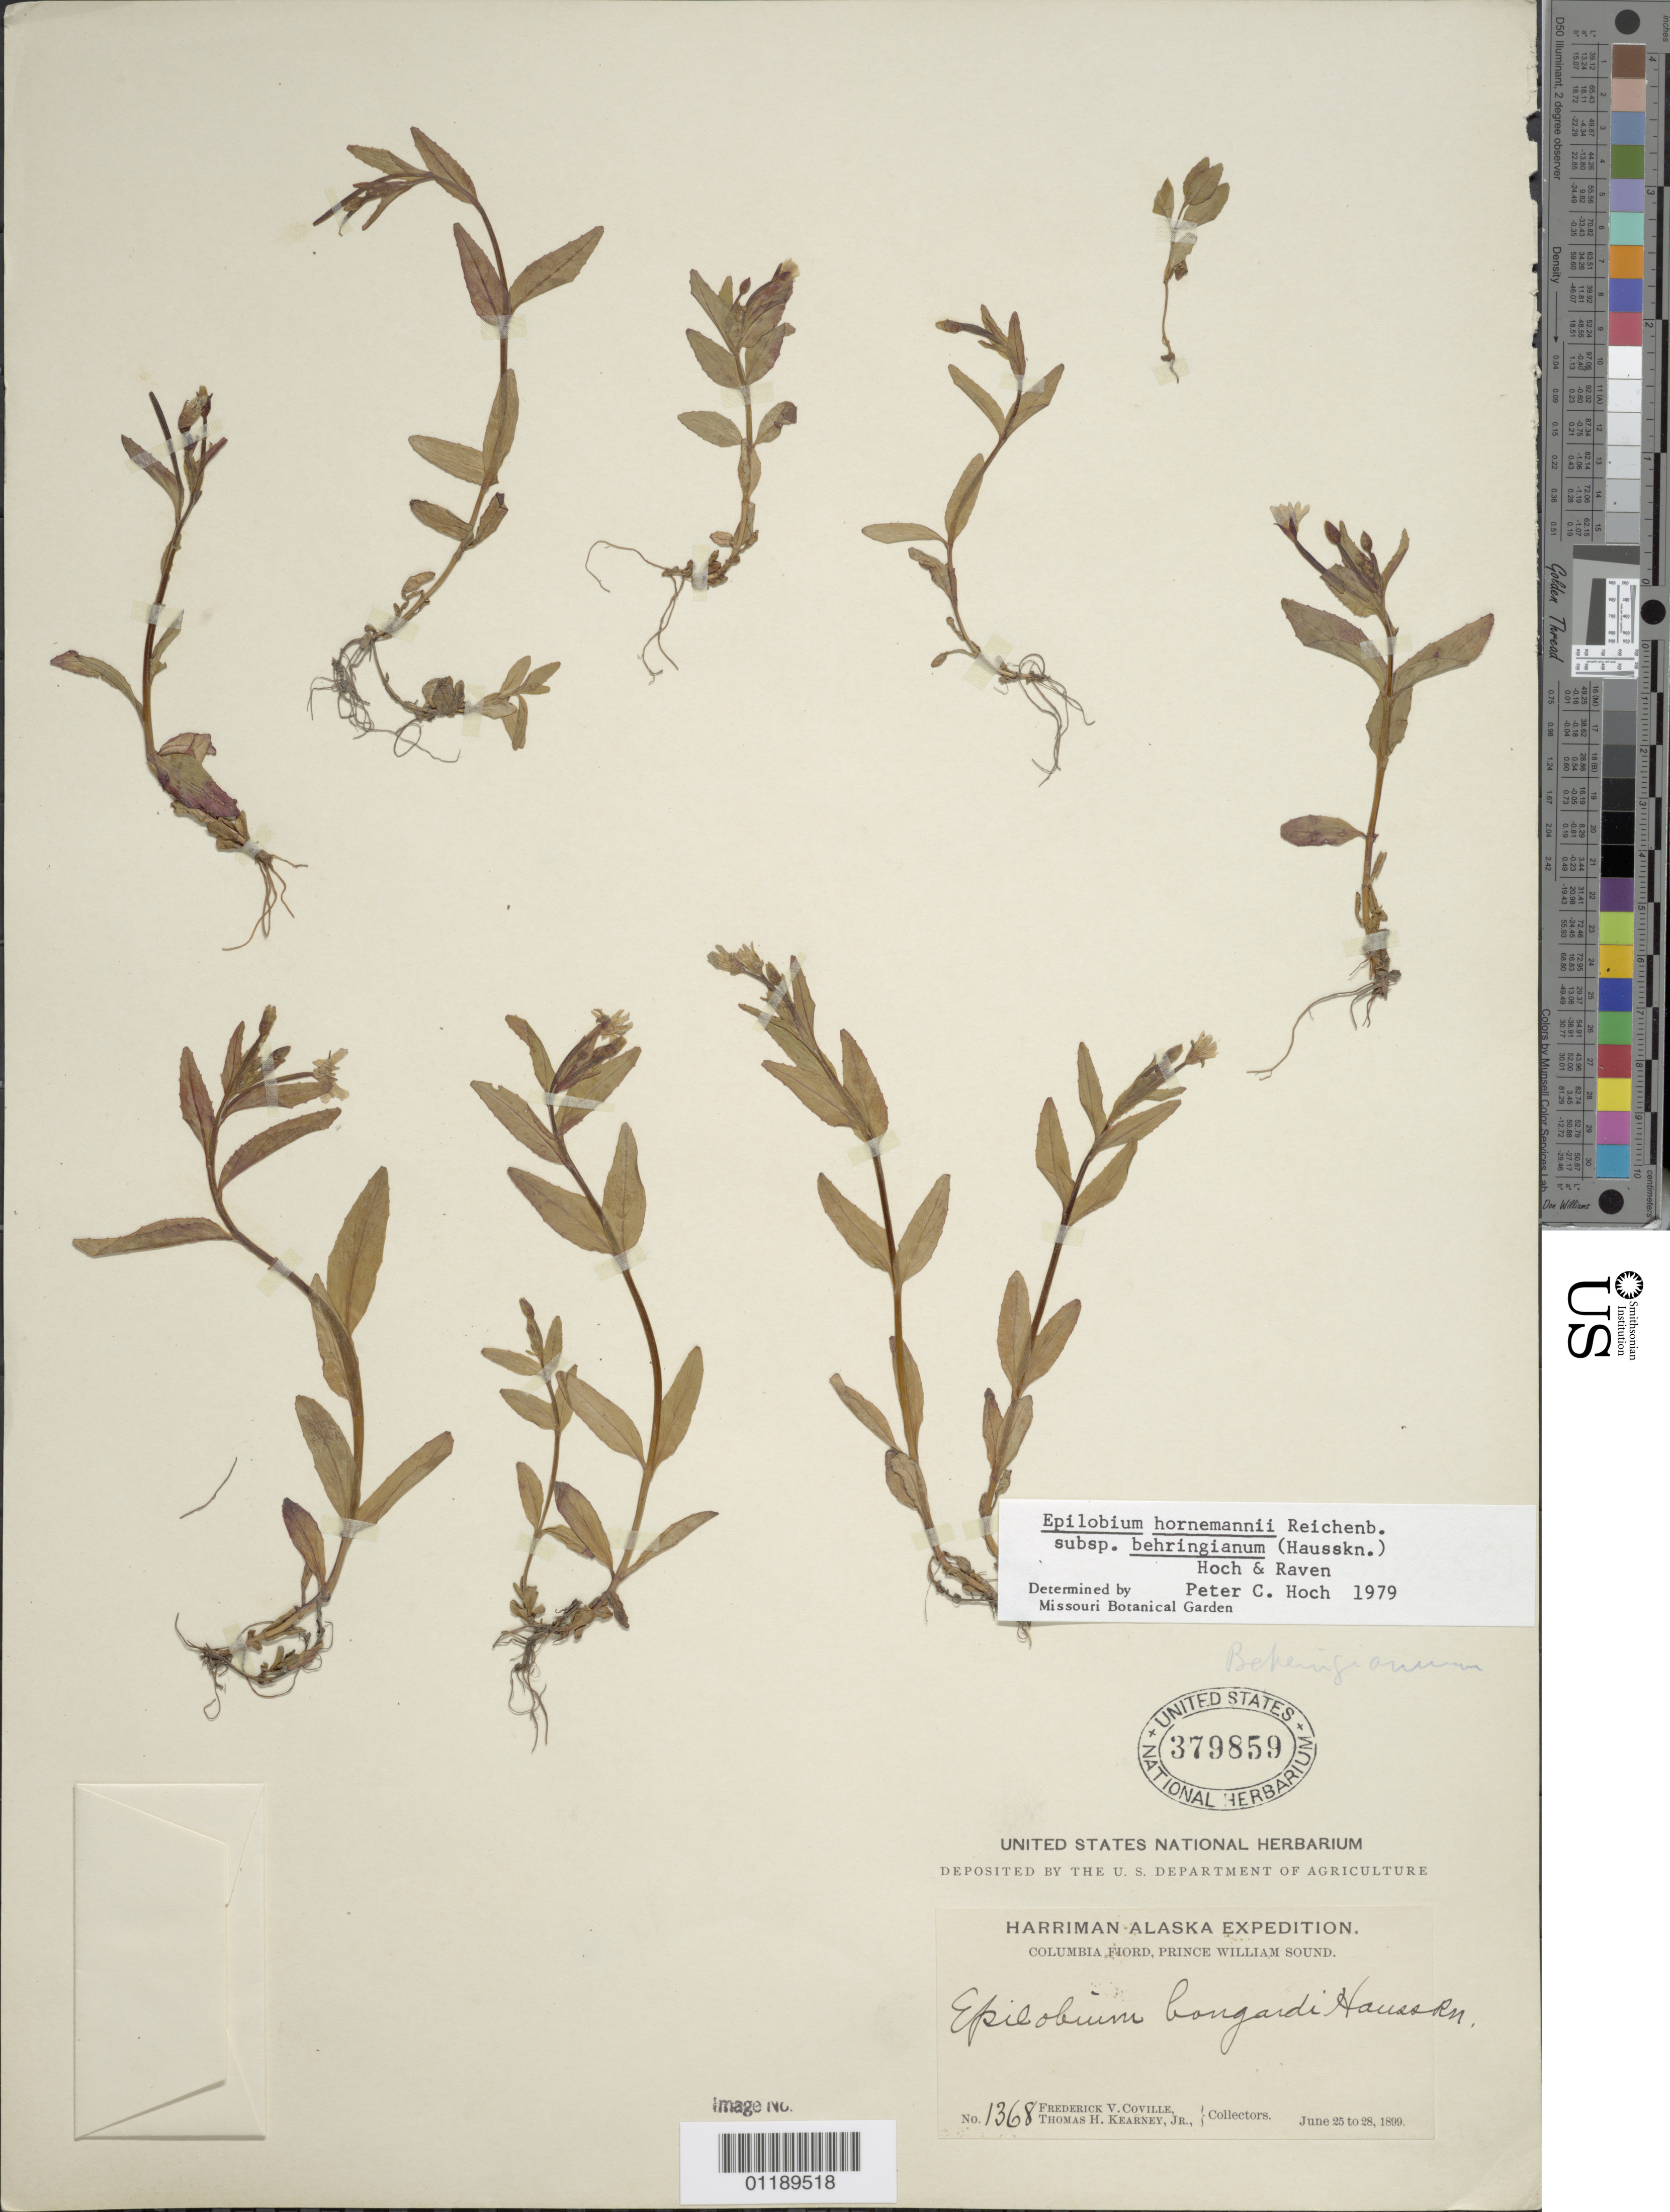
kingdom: Plantae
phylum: Tracheophyta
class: Magnoliopsida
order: Myrtales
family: Onagraceae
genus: Epilobium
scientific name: Epilobium hornemannii subsp. behringianum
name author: (Hausskn.) Hoch & P.H. Raven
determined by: Hoch, P. C.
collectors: F. V. Coville & T. H. Kearney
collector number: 1368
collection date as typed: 25 Jun 1899 to 28 Jun 1899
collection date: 1899-06-25/1899-06-28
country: United States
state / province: Alaska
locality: Columbia Fjord, Prince William Sound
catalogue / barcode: US 379859